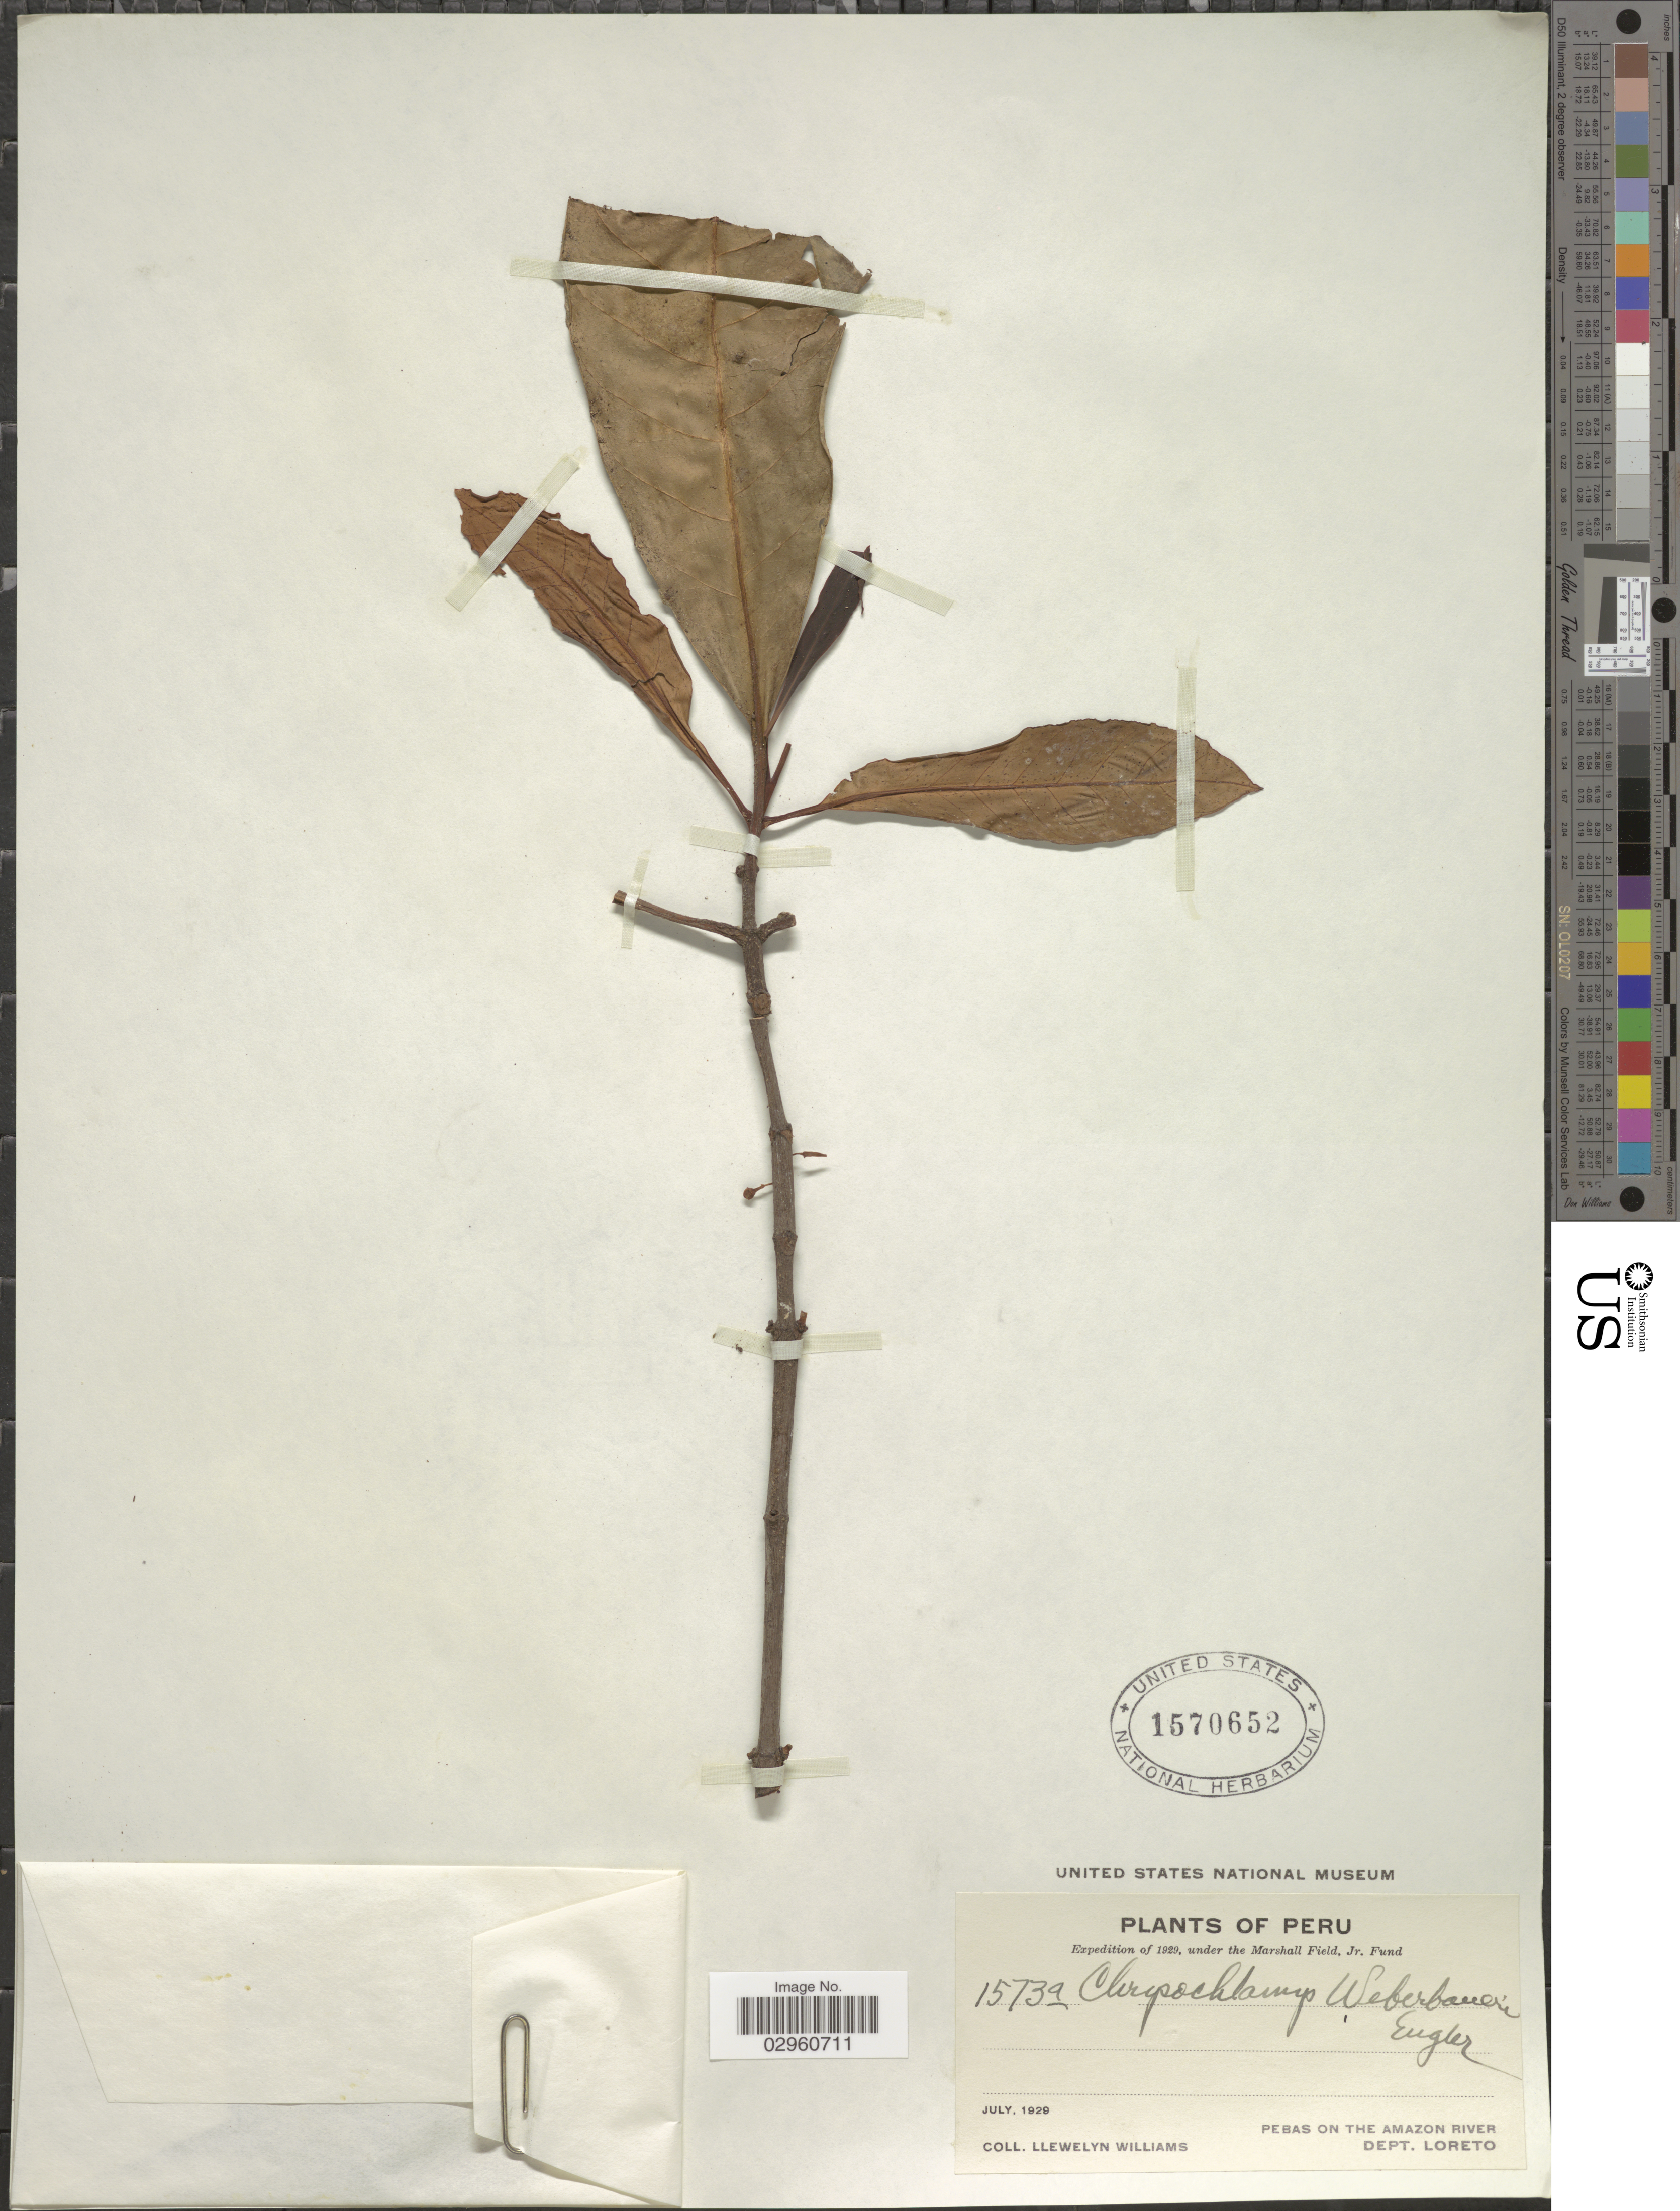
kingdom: Plantae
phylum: Tracheophyta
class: Magnoliopsida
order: Malpighiales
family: Clusiaceae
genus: Chrysochlamys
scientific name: Chrysochlamys weberbaueri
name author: Engl.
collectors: Ll. Williams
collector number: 1573a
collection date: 1929-07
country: Peru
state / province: Loreto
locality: Pebas on the Amazon River. Dept. Loreto.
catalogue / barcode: US 1570652